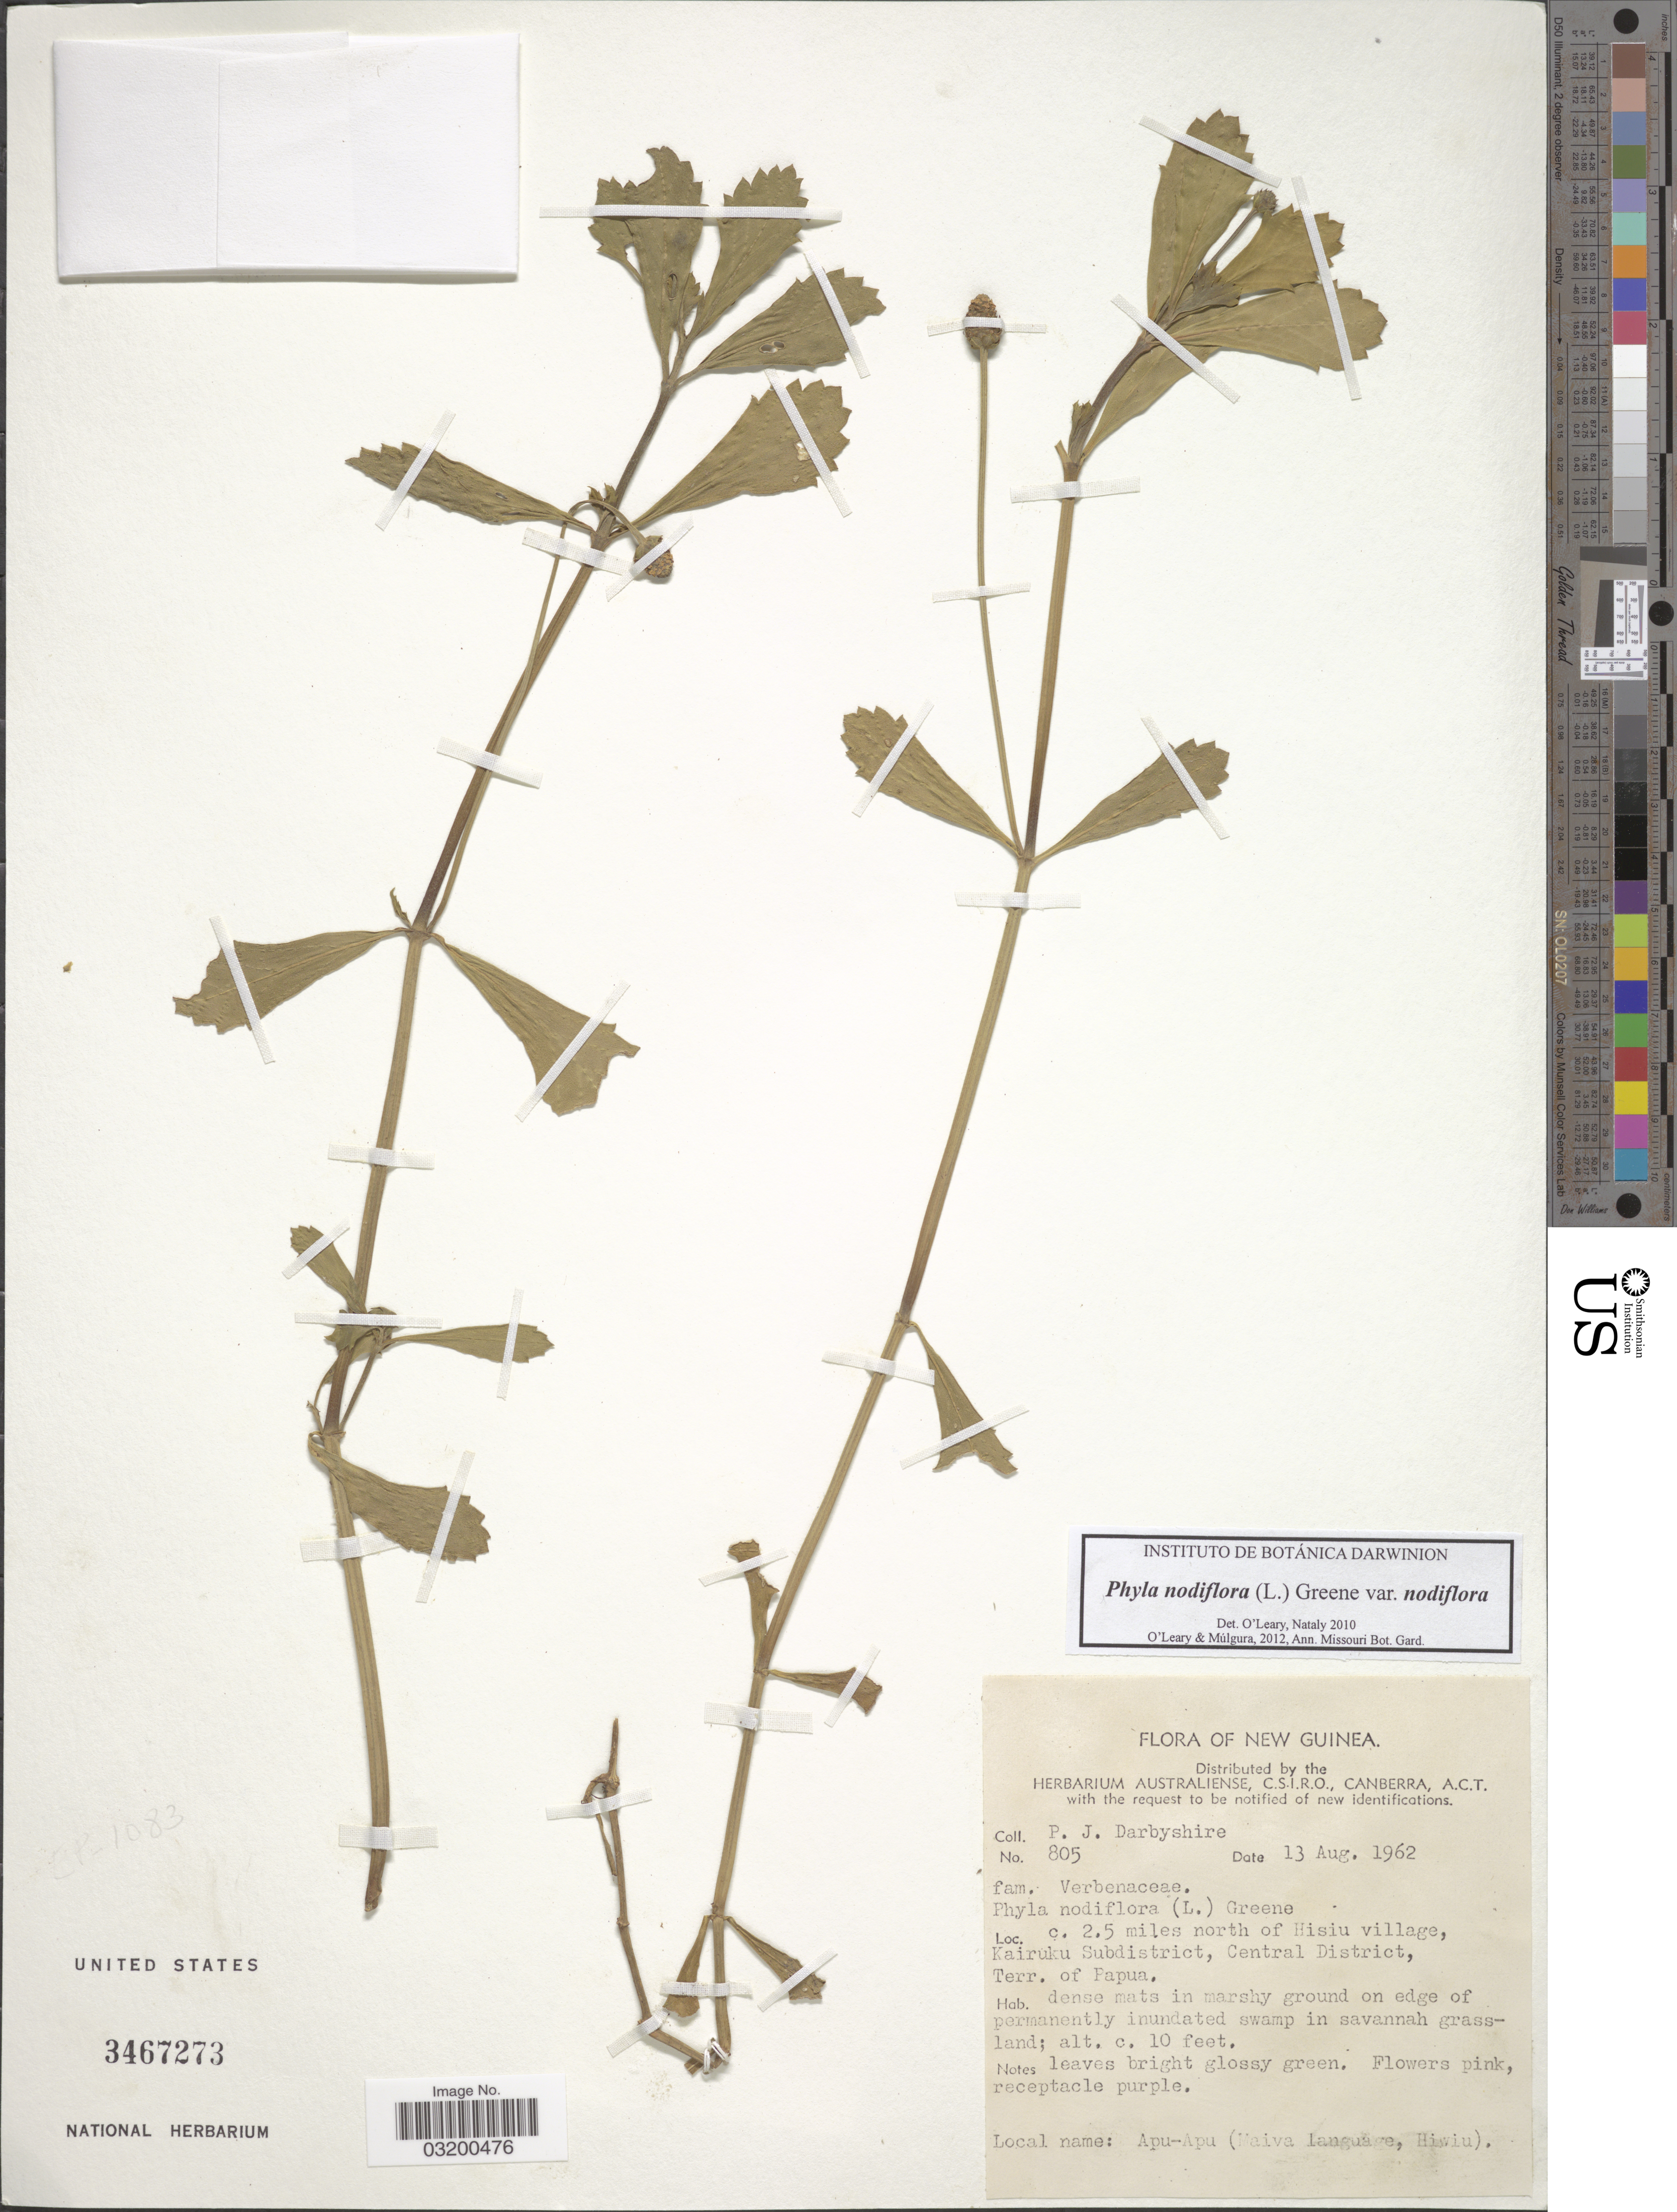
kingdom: Plantae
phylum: Tracheophyta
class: Magnoliopsida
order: Lamiales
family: Verbenaceae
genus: Phyla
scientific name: Phyla nodiflora var. nodiflora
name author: (L.) Greene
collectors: P. Darbyshire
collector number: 805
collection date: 1962-08-13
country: Papua New Guinea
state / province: Central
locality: New Guinea. c. 2.5 miles north of Hisiu village, Kairuku Subdistrict, Central District, Terr. of Papua.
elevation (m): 3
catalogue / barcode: US 3467273